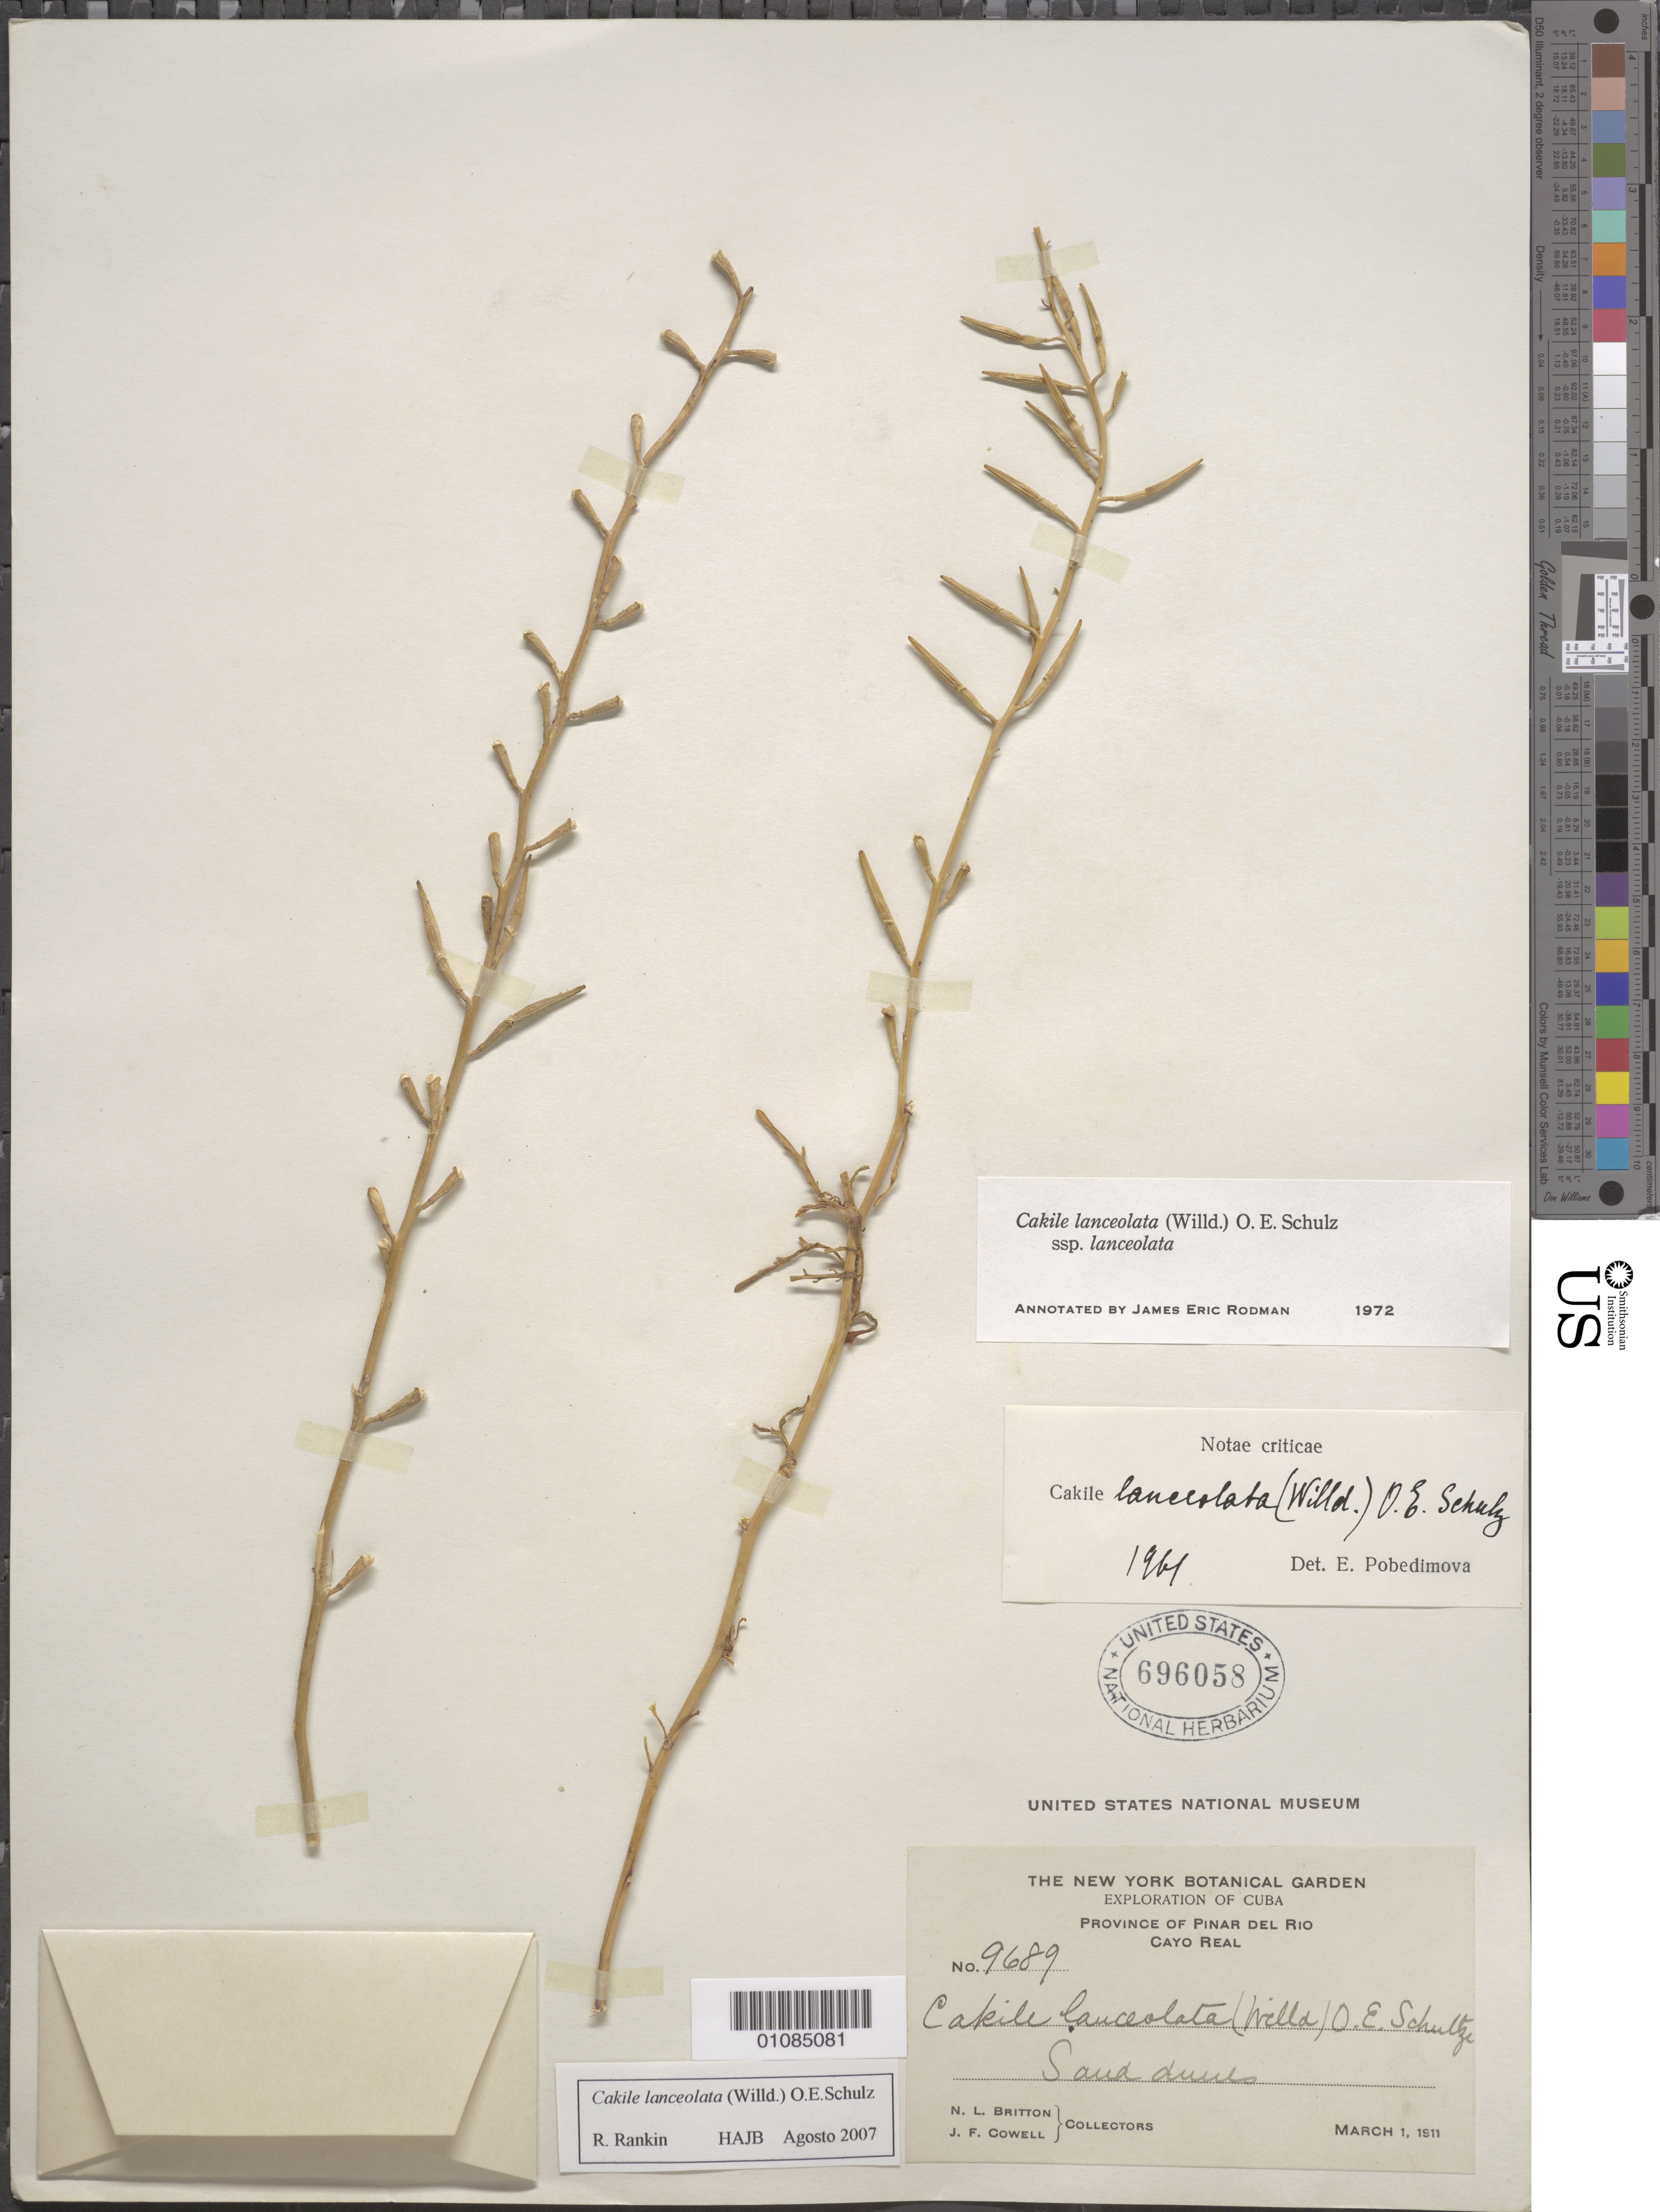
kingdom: Plantae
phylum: Tracheophyta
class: Magnoliopsida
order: Brassicales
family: Brassicaceae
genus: Cakile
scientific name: Cakile lanceolata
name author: (Willd.) O.E. Schulz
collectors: N. Britton & J. F. Cowell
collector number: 9689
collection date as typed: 01 Mar 1911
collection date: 1911-03-01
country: Cuba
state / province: Pinar del Rio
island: Cuba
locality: Cayo Real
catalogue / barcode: US 696058